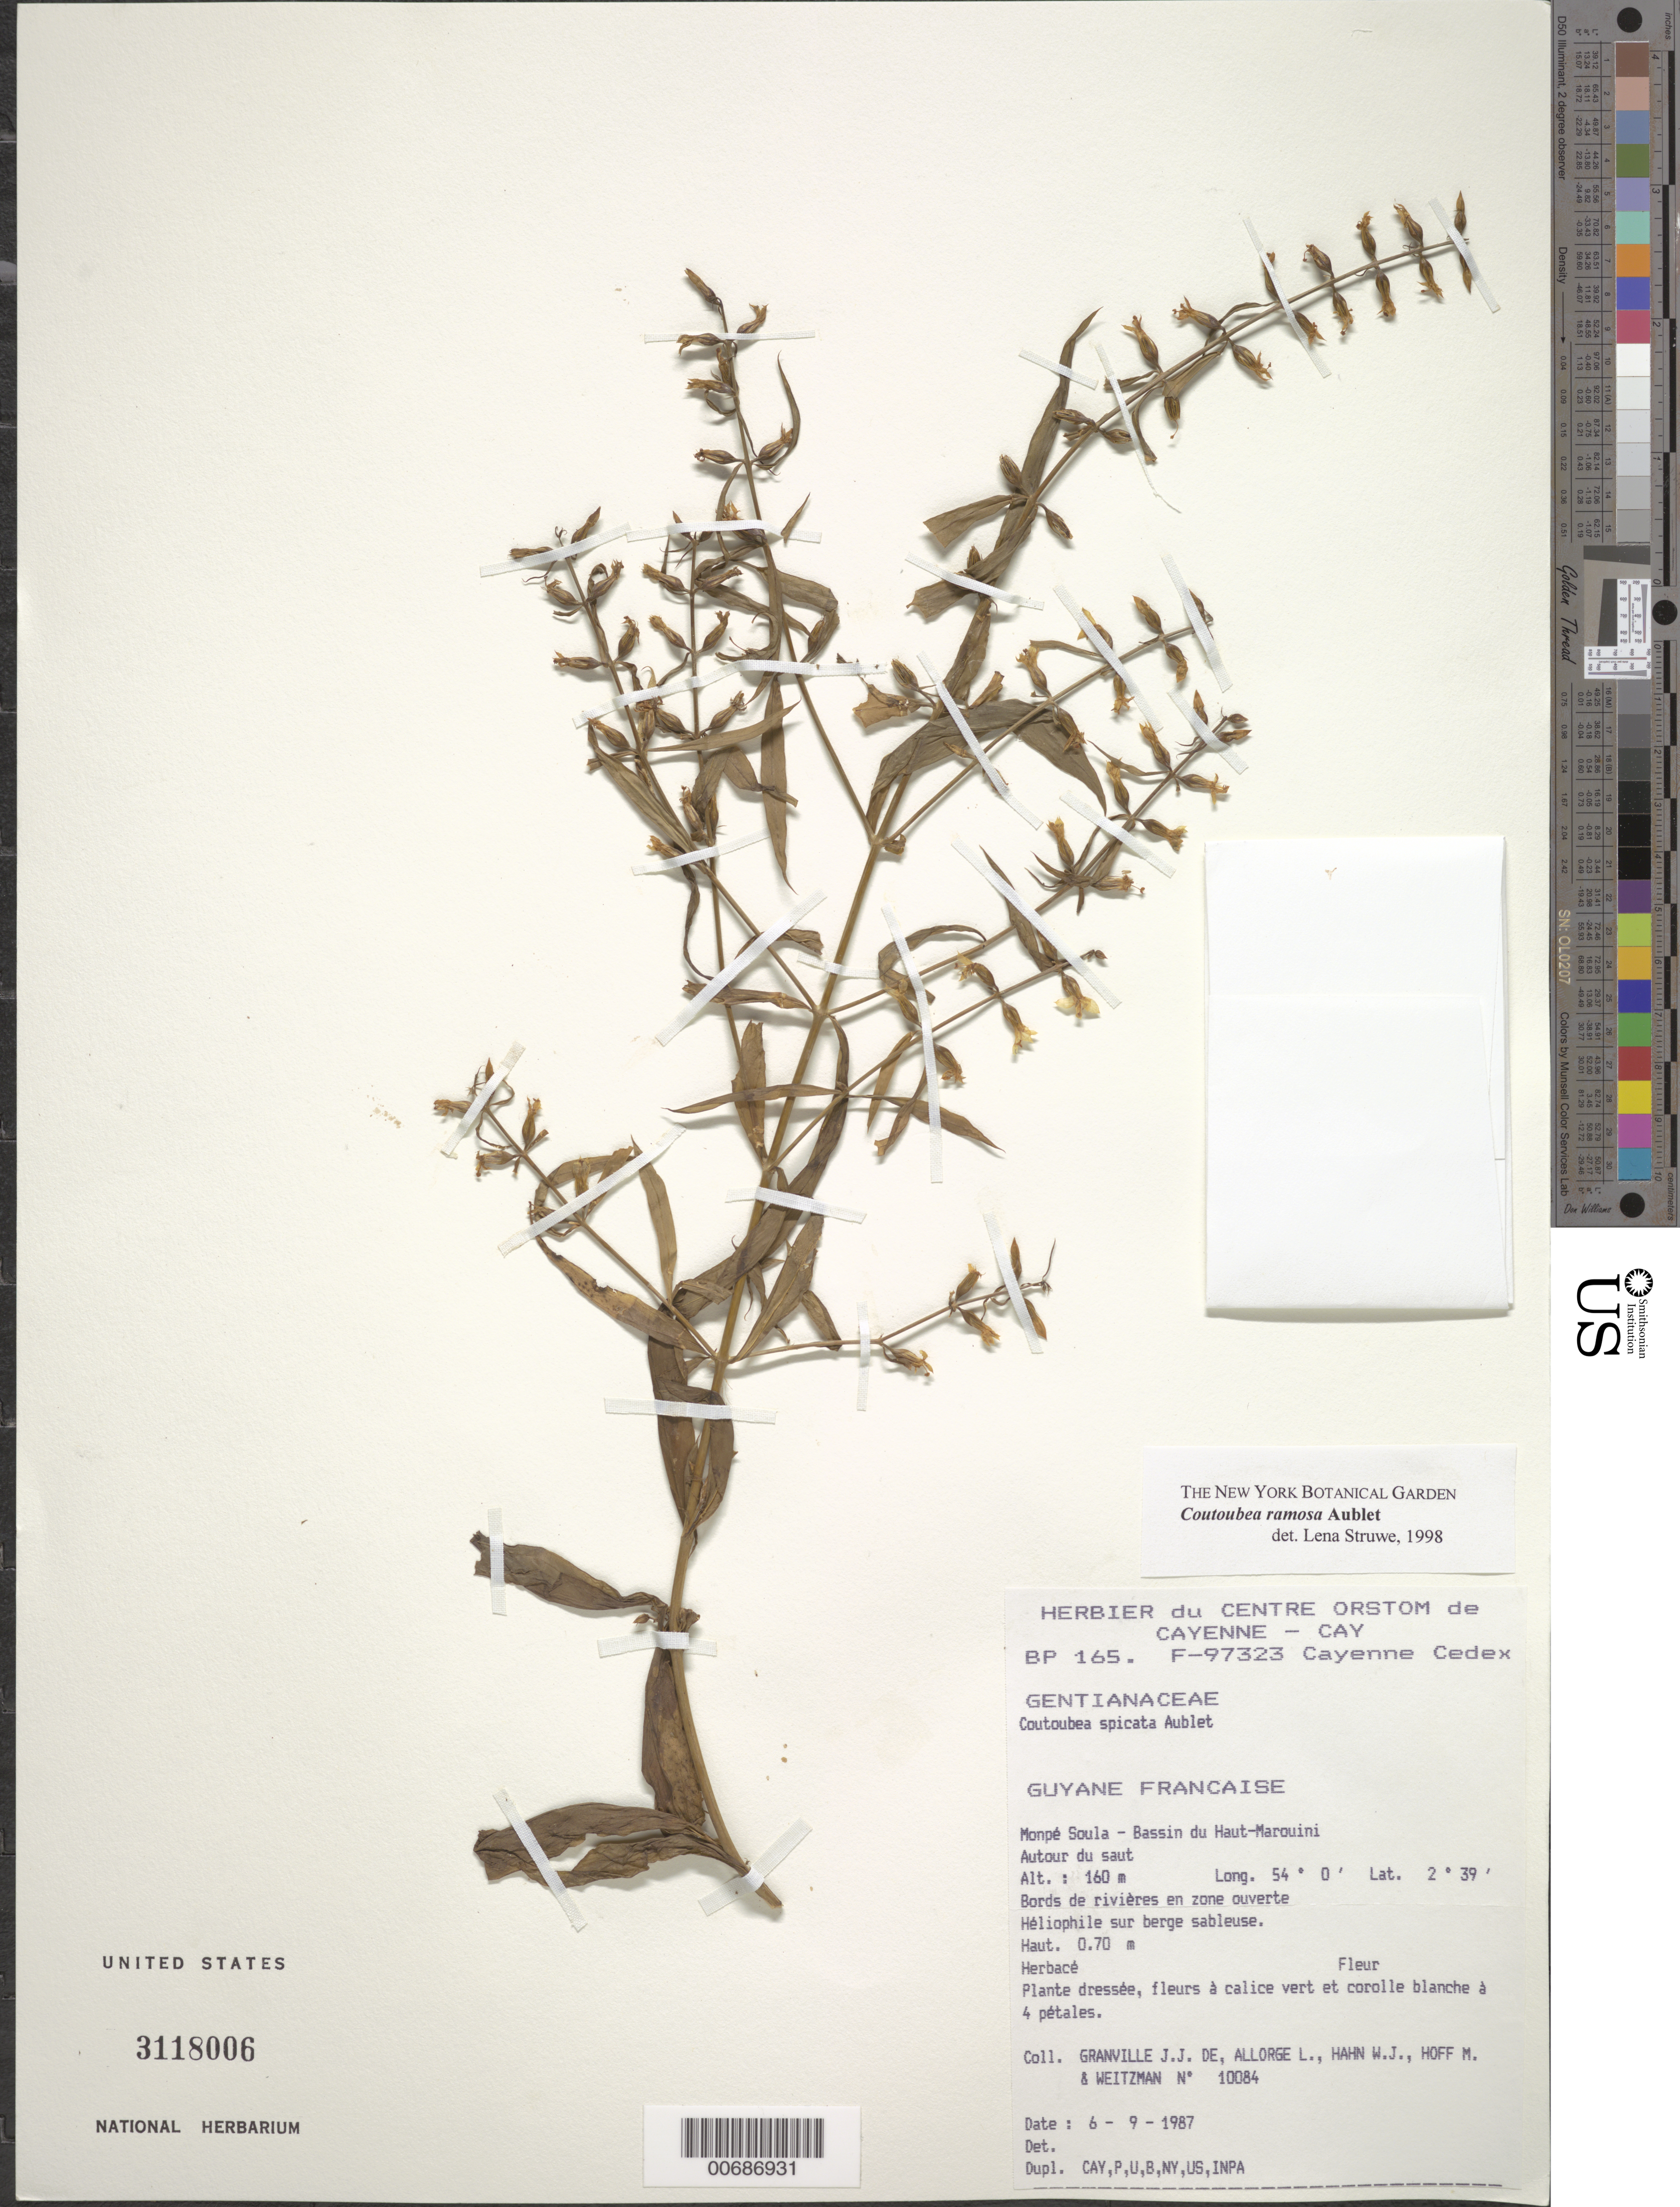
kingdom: Plantae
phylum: Tracheophyta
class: Magnoliopsida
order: Gentianales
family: Gentianaceae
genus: Coutoubea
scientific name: Coutoubea ramosa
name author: Aubl.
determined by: Struwe, L.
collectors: J.-J. de Granville, L. Allorge, W. J. Hahn, M. Hoff & A. L. Weitzman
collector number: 10084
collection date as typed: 6-Sep-87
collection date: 1987-09-06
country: French Guiana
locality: Monpé Soula, Bassin du Haut-Marouini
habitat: Bords de rivières en zone ouverte Héliophile sur berge sableuse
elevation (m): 160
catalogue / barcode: US 3118006